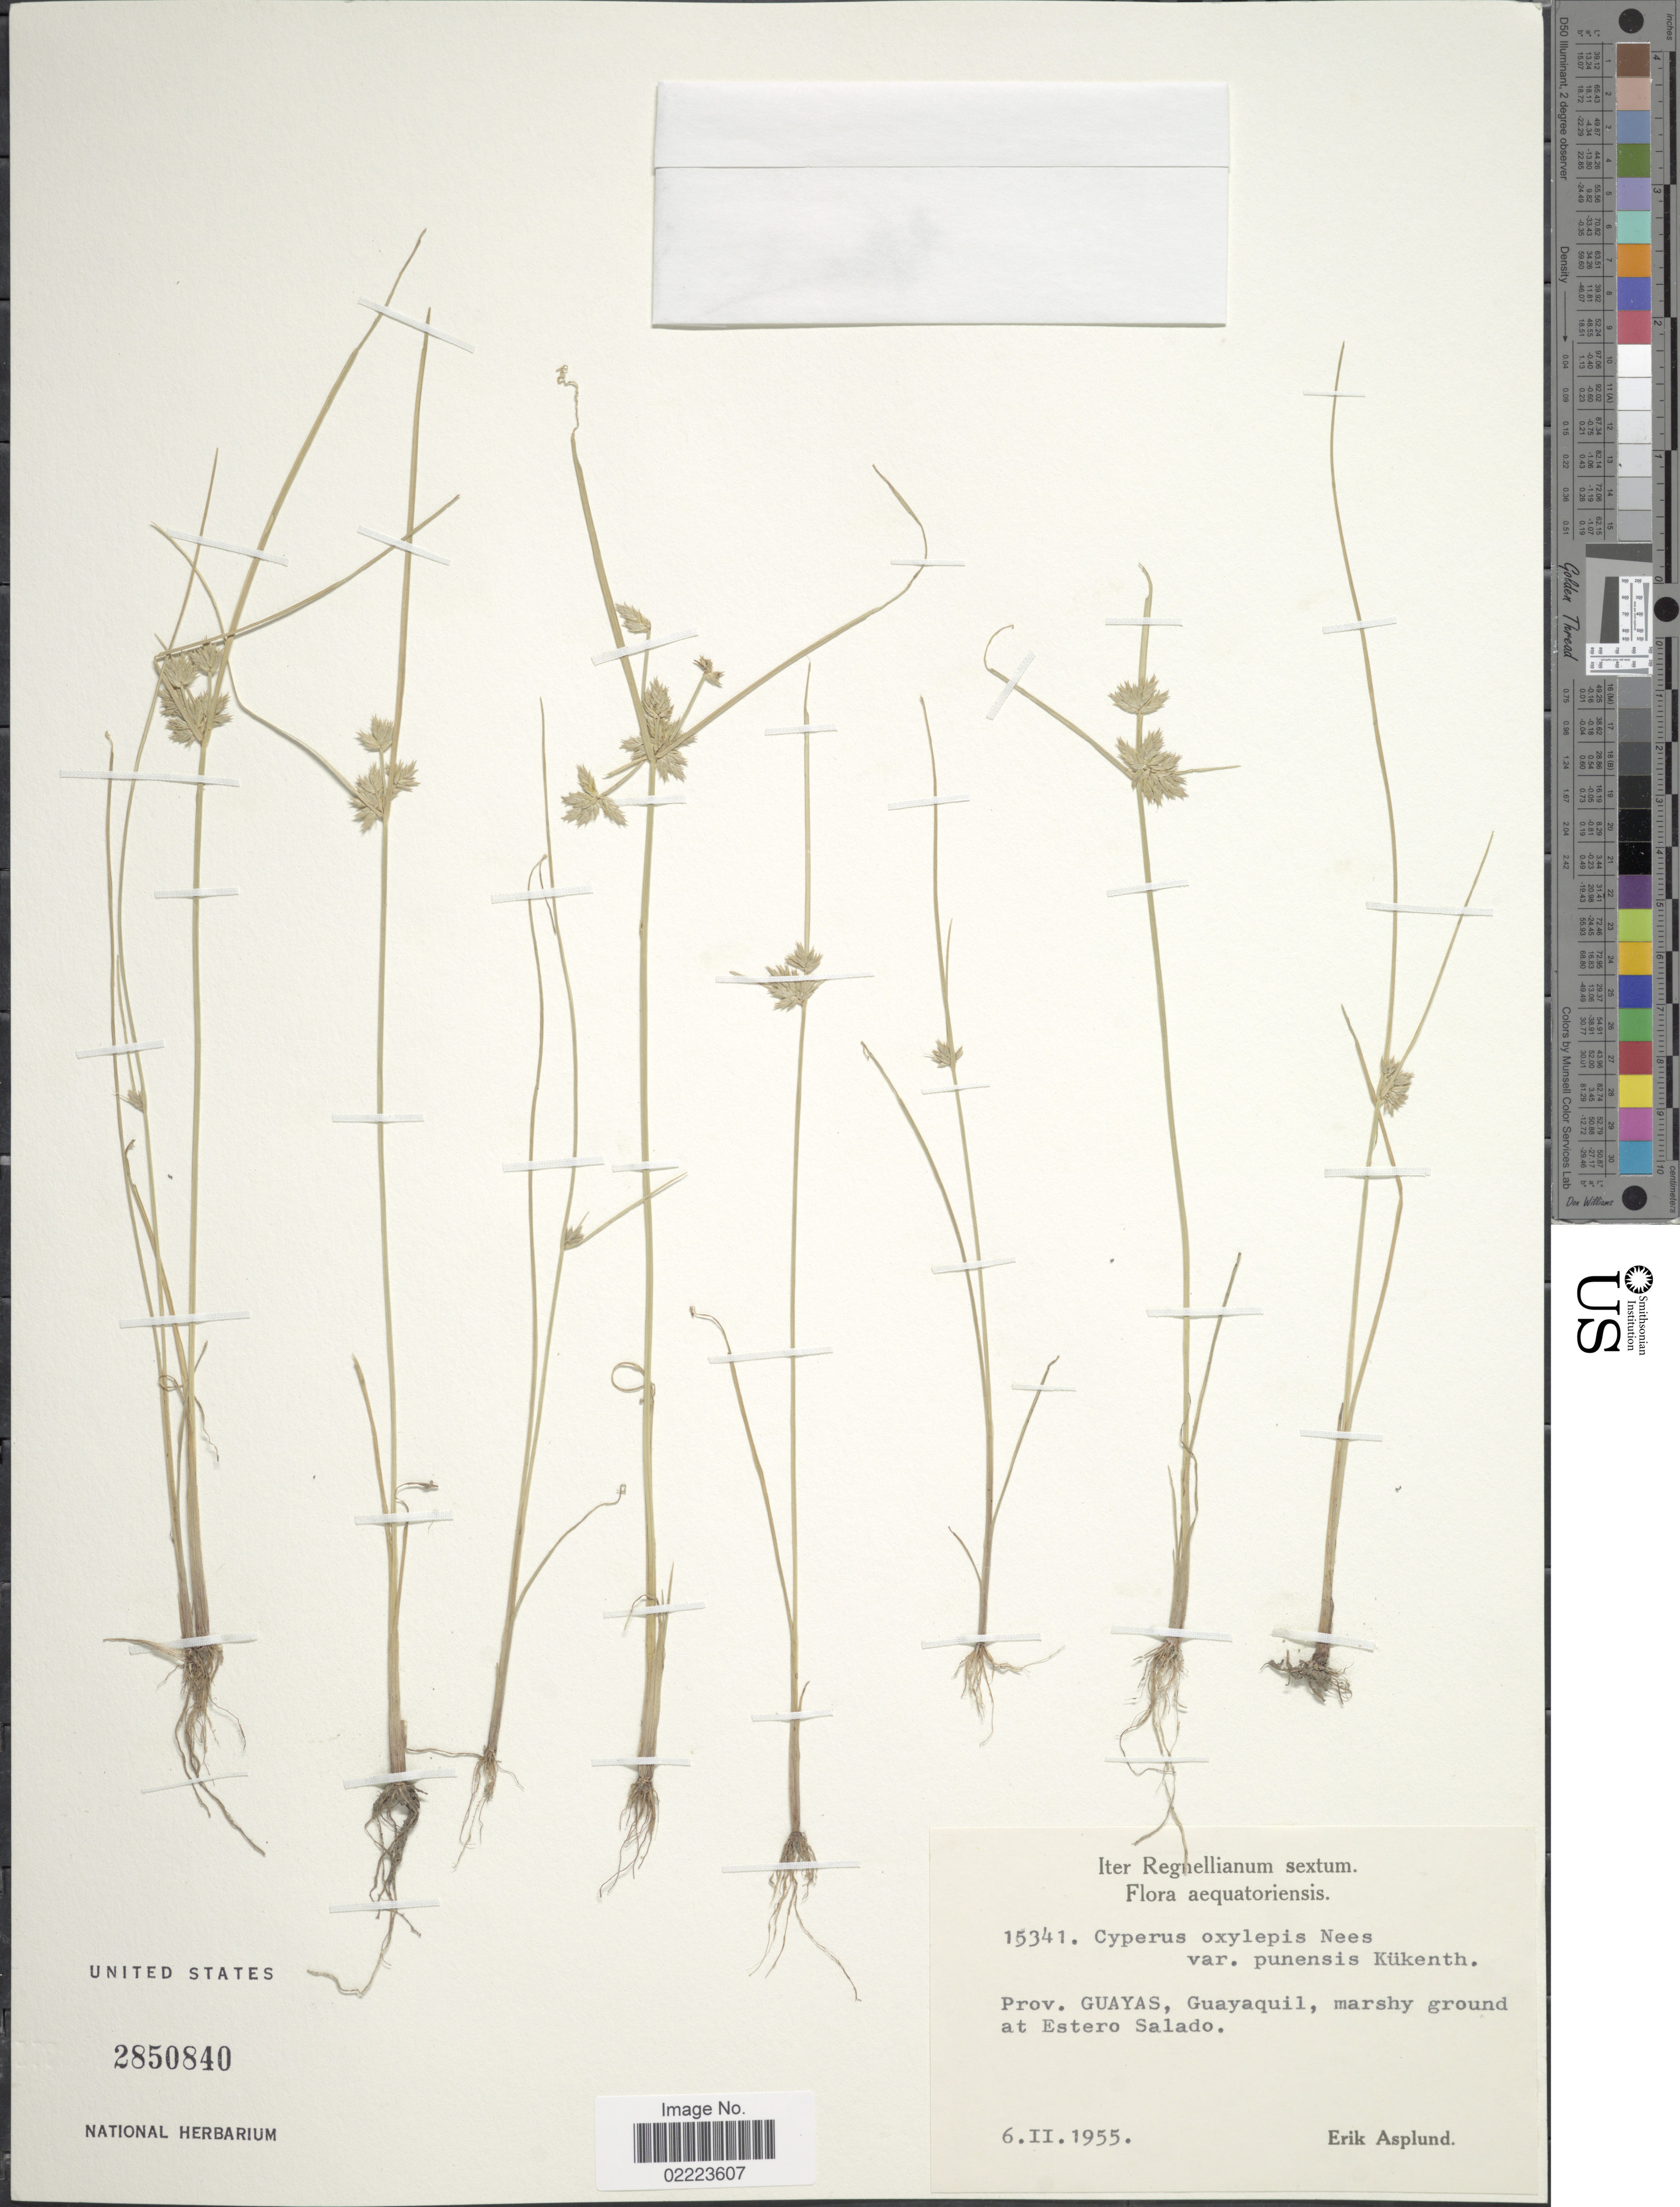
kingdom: Plantae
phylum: Tracheophyta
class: Liliopsida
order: Poales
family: Cyperaceae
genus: Cyperus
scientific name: Cyperus oxylepis var. punensis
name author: Kük. in Engl.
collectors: E. Asplund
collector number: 15341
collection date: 1955-02-06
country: Ecuador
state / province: Guayas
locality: Prov. Guayas, Guayaquil, marshy ground at Estero Salado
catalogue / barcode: US 2850840